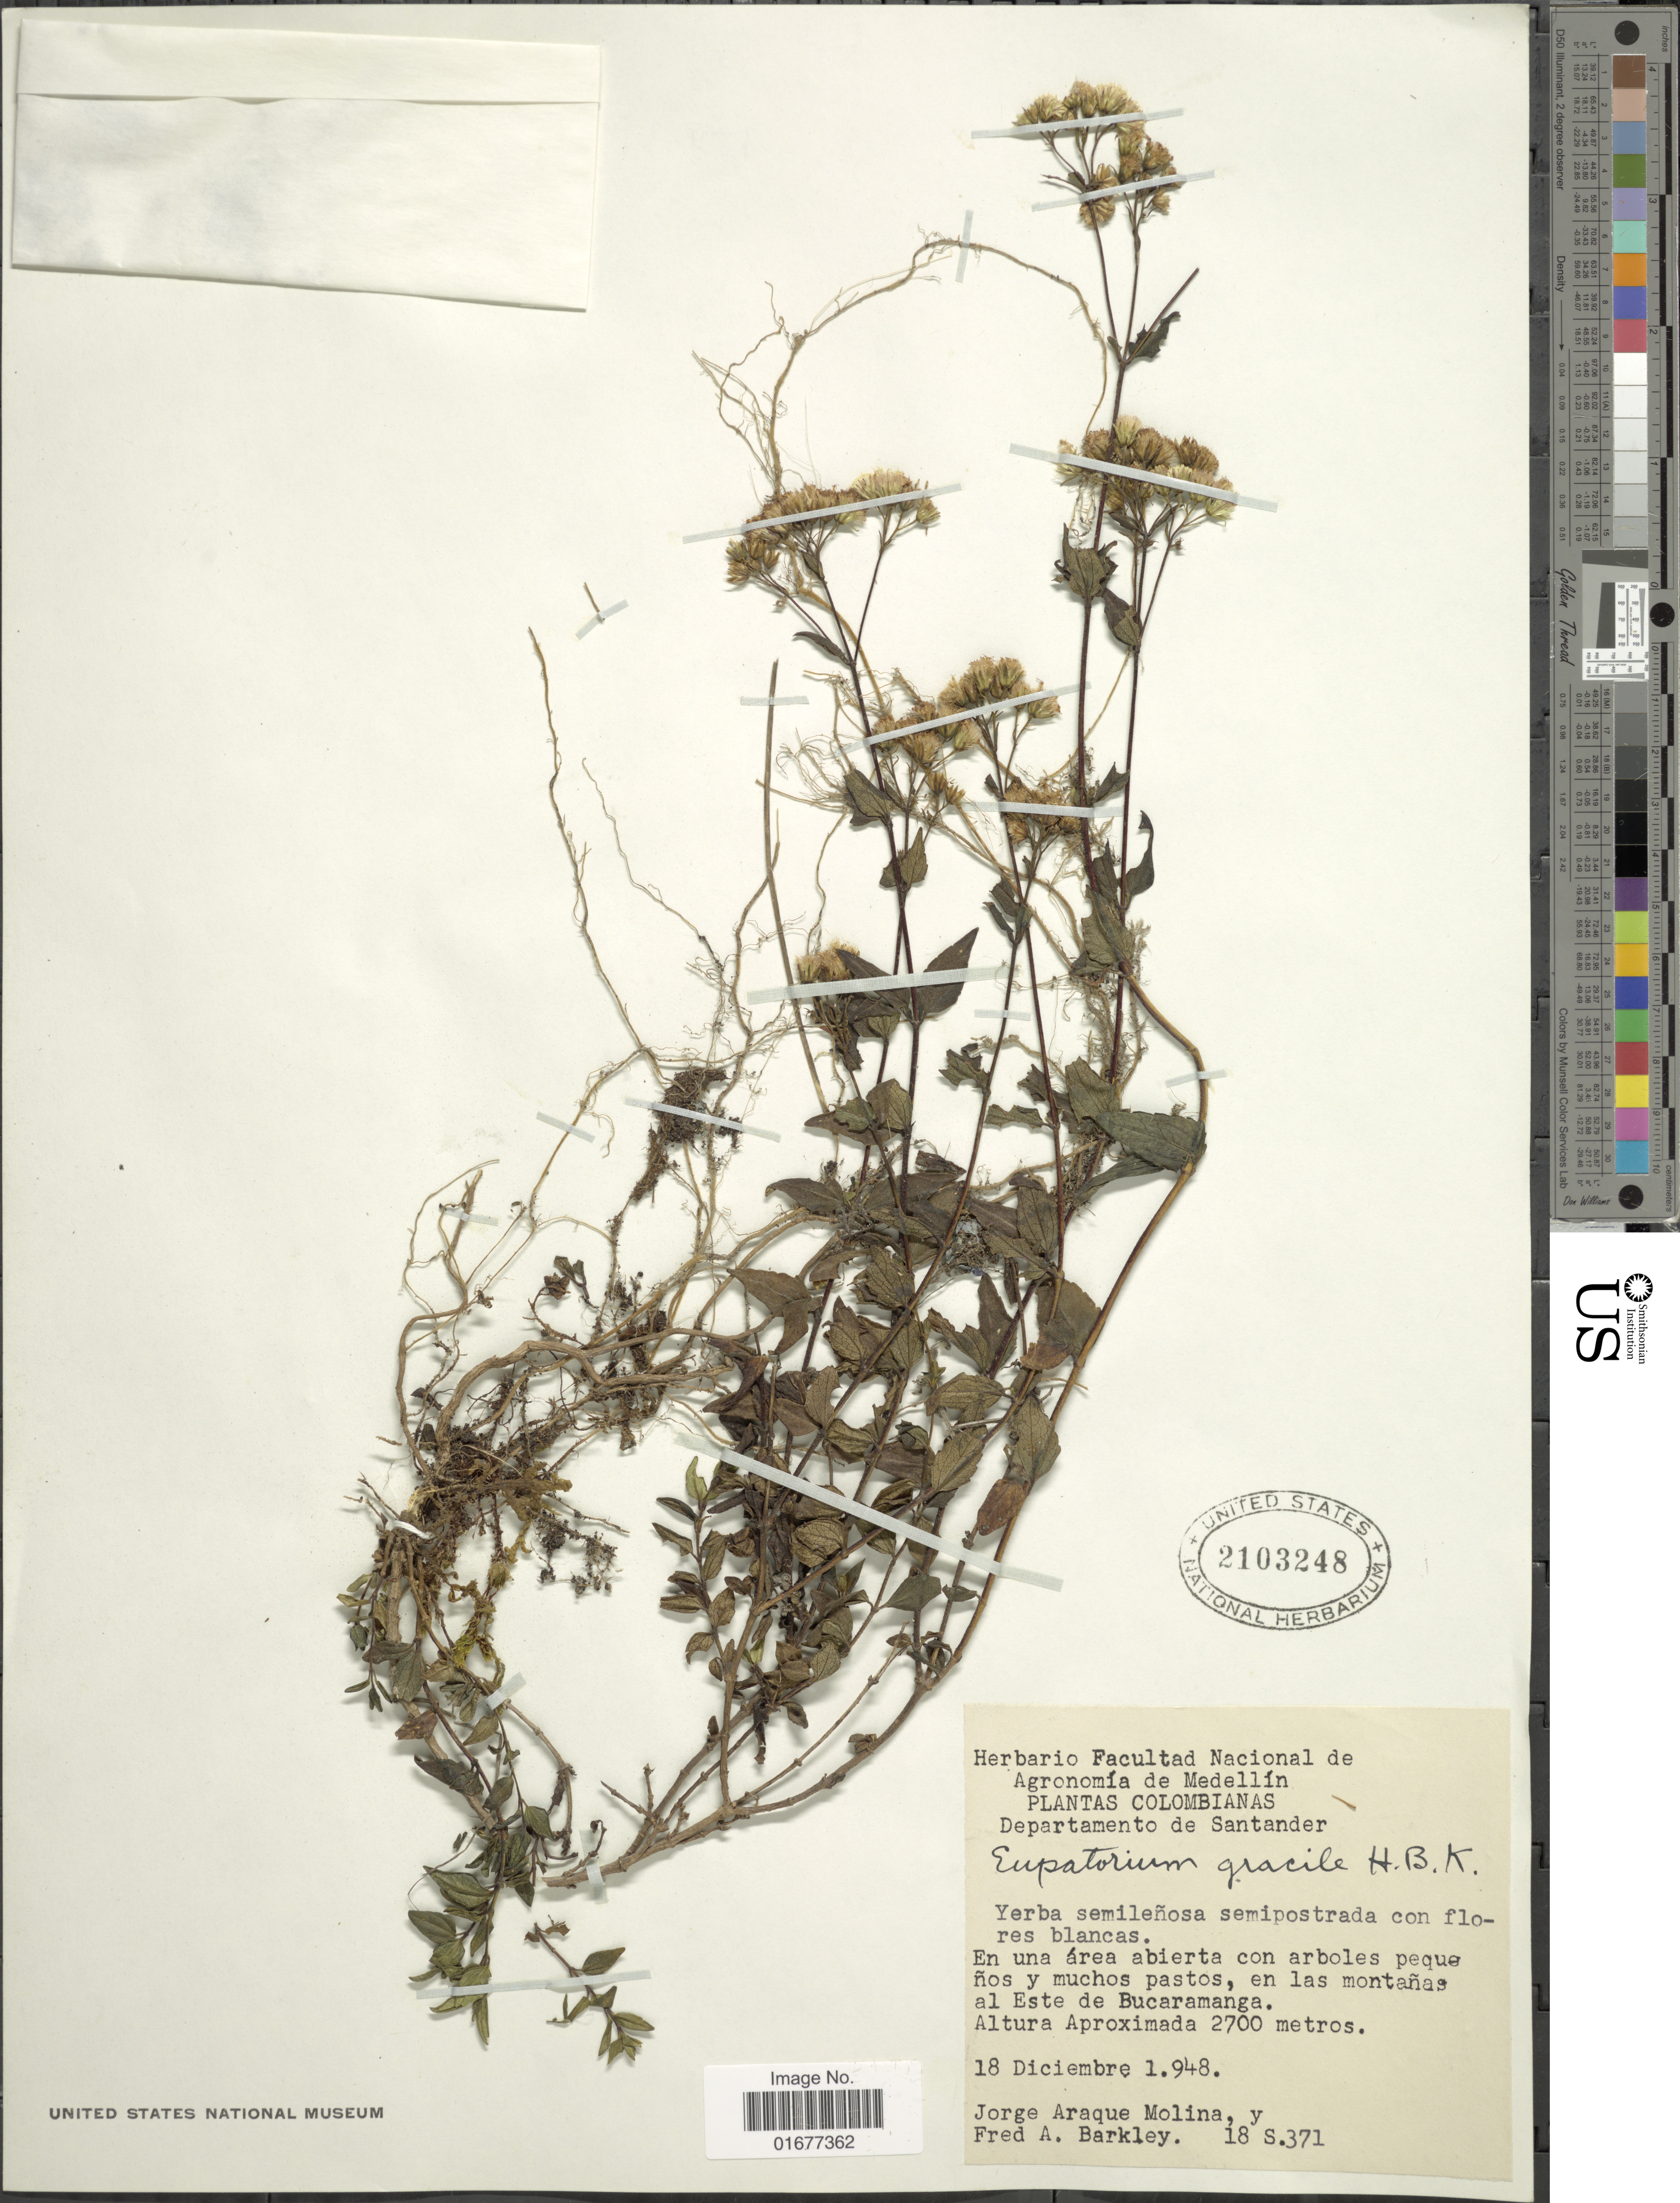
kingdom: Plantae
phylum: Tracheophyta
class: Magnoliopsida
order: Asterales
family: Asteraceae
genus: Ageratina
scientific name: Ageratina gracilis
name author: (Kunth) R.M. King & H. Rob.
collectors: J. A. Molina & F. A. Barkley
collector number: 18S371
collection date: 1948-12-18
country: Colombia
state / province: Santander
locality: En Una area abierta con arboles pequenos y muchos pastos, en las montanas al Este de Bucaramanga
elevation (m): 2700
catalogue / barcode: US 2103248